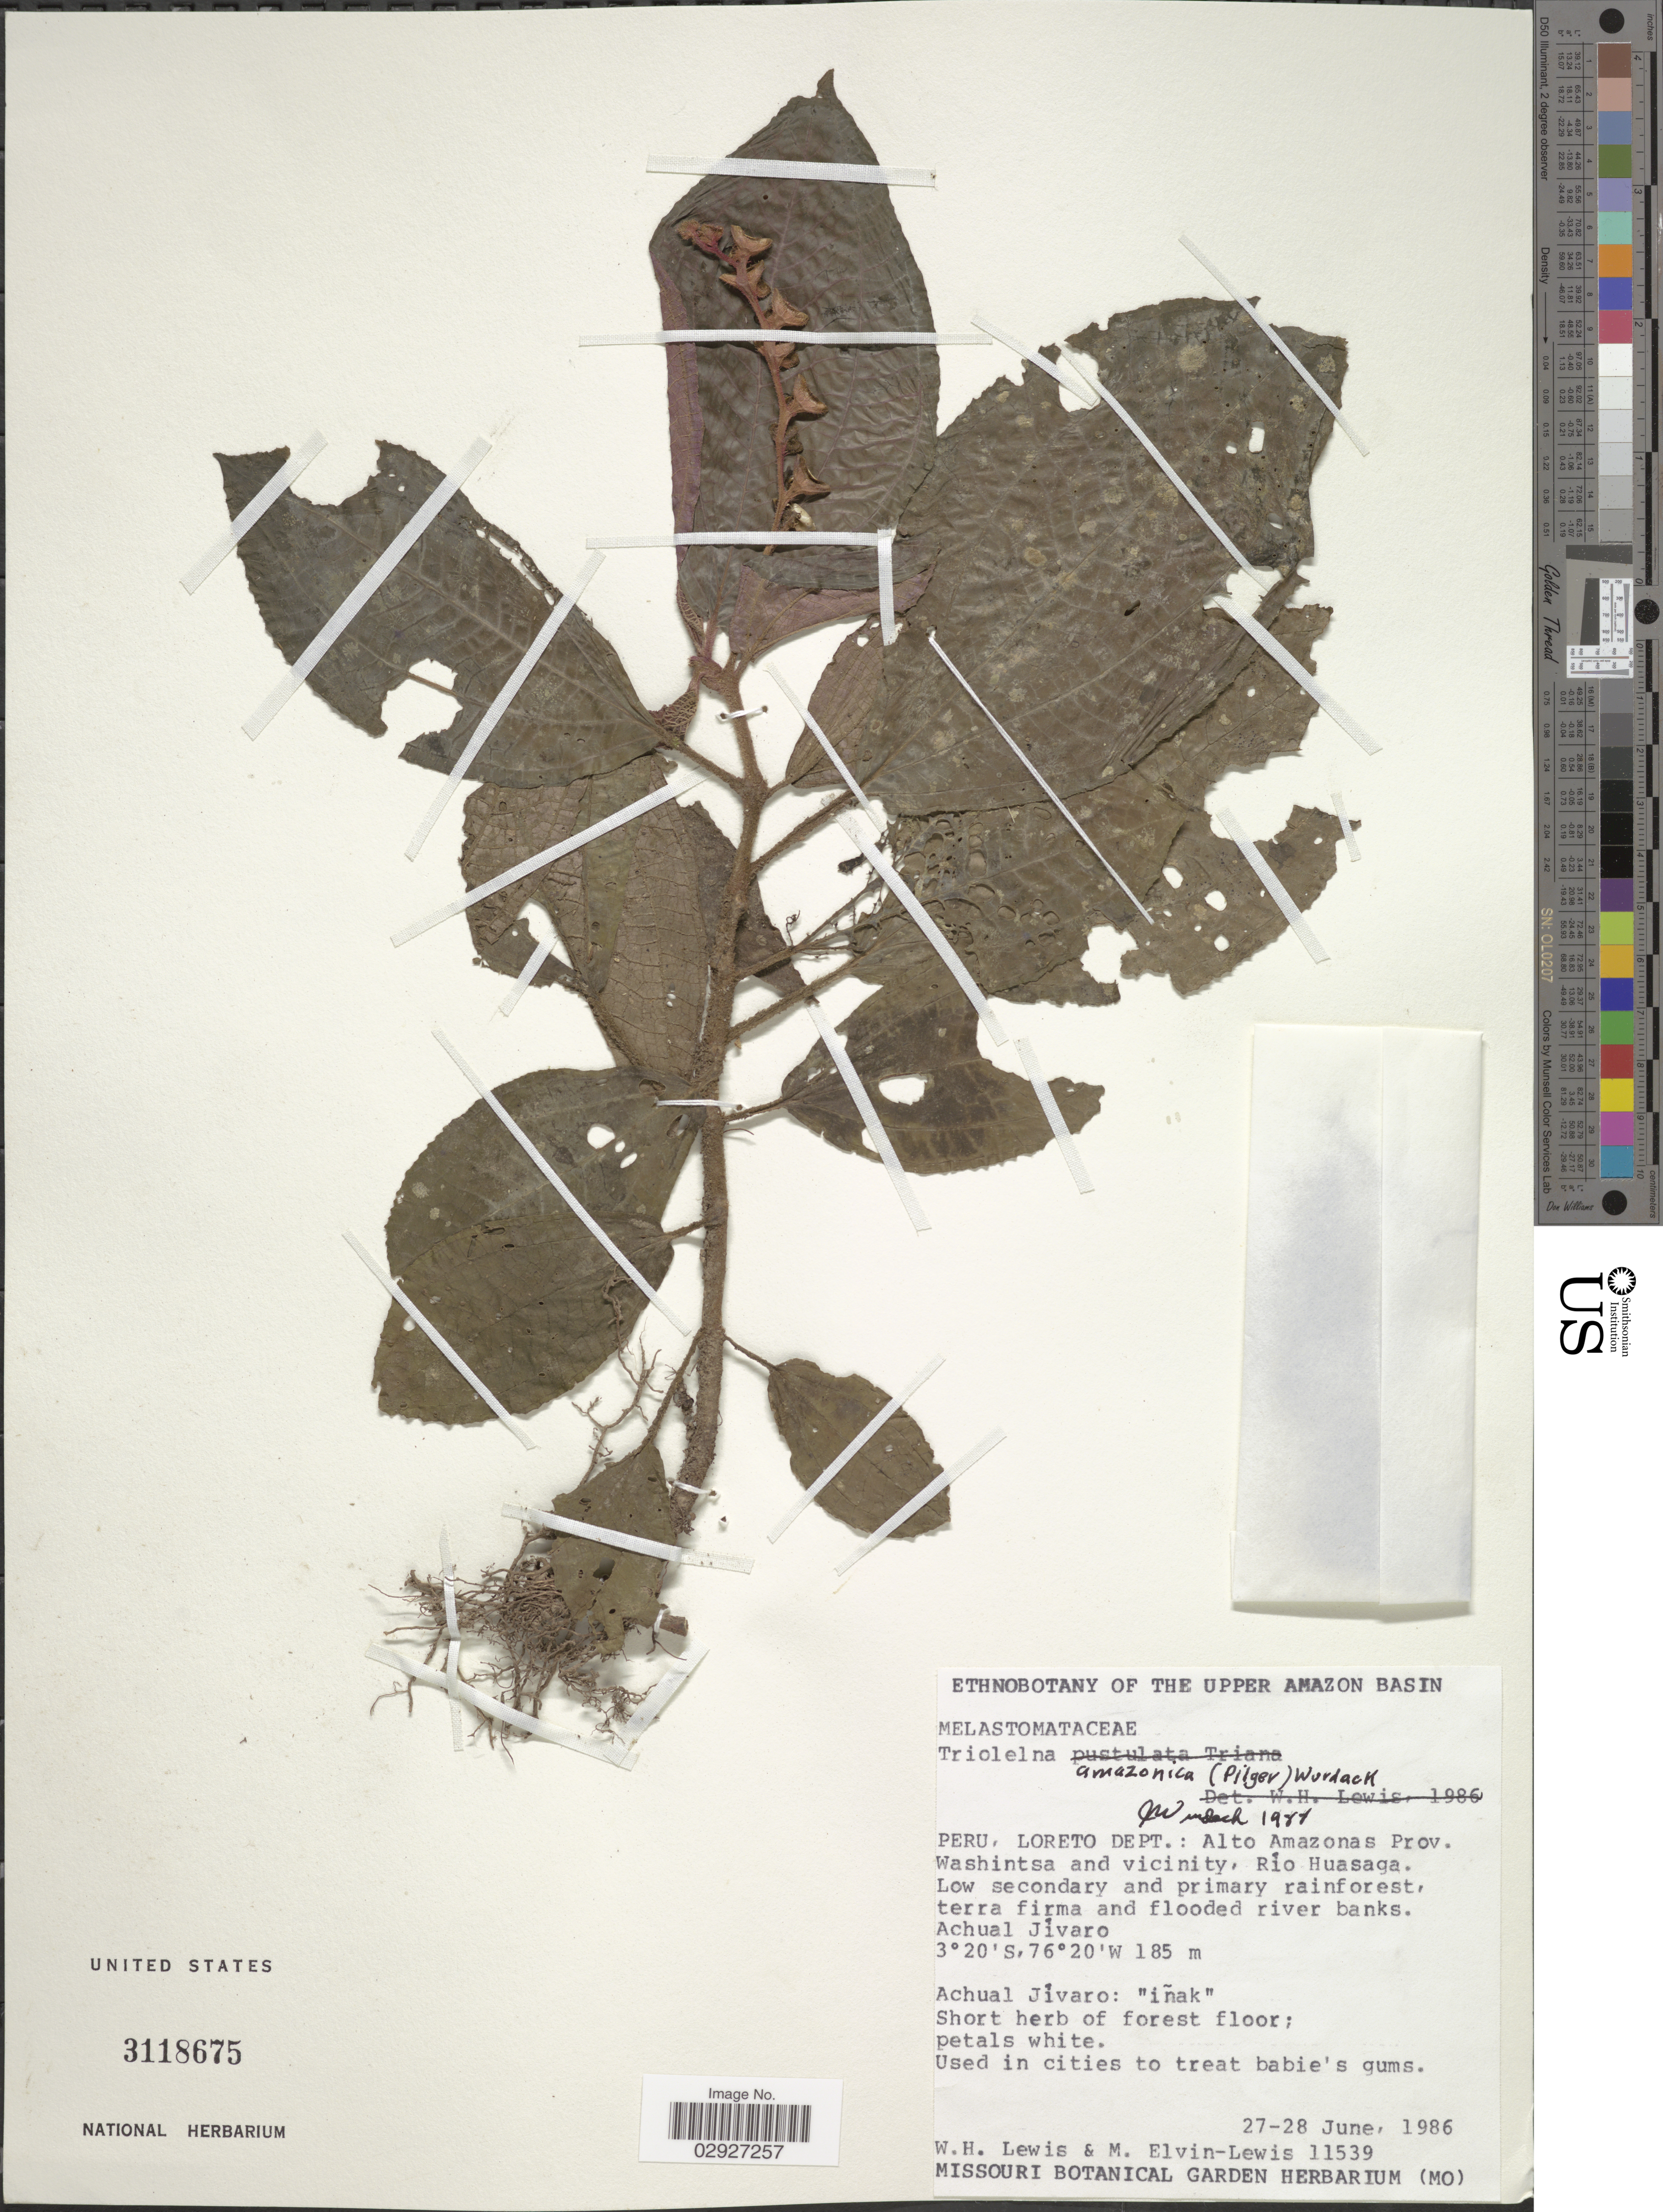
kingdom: Plantae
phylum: Tracheophyta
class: Magnoliopsida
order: Myrtales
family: Melastomataceae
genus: Triolena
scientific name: Triolena amazonica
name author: (Pilg.)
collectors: W. H. Lewis & M. Elvin-Lewis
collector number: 11539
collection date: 1986-06-27/1986-06-28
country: Peru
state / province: Loreto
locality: Loreto Dept.: Alto Amazonas Prov. Washintsa and vicinity, Río Huasaga, Achual Jivaro.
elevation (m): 185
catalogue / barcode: US 3118675